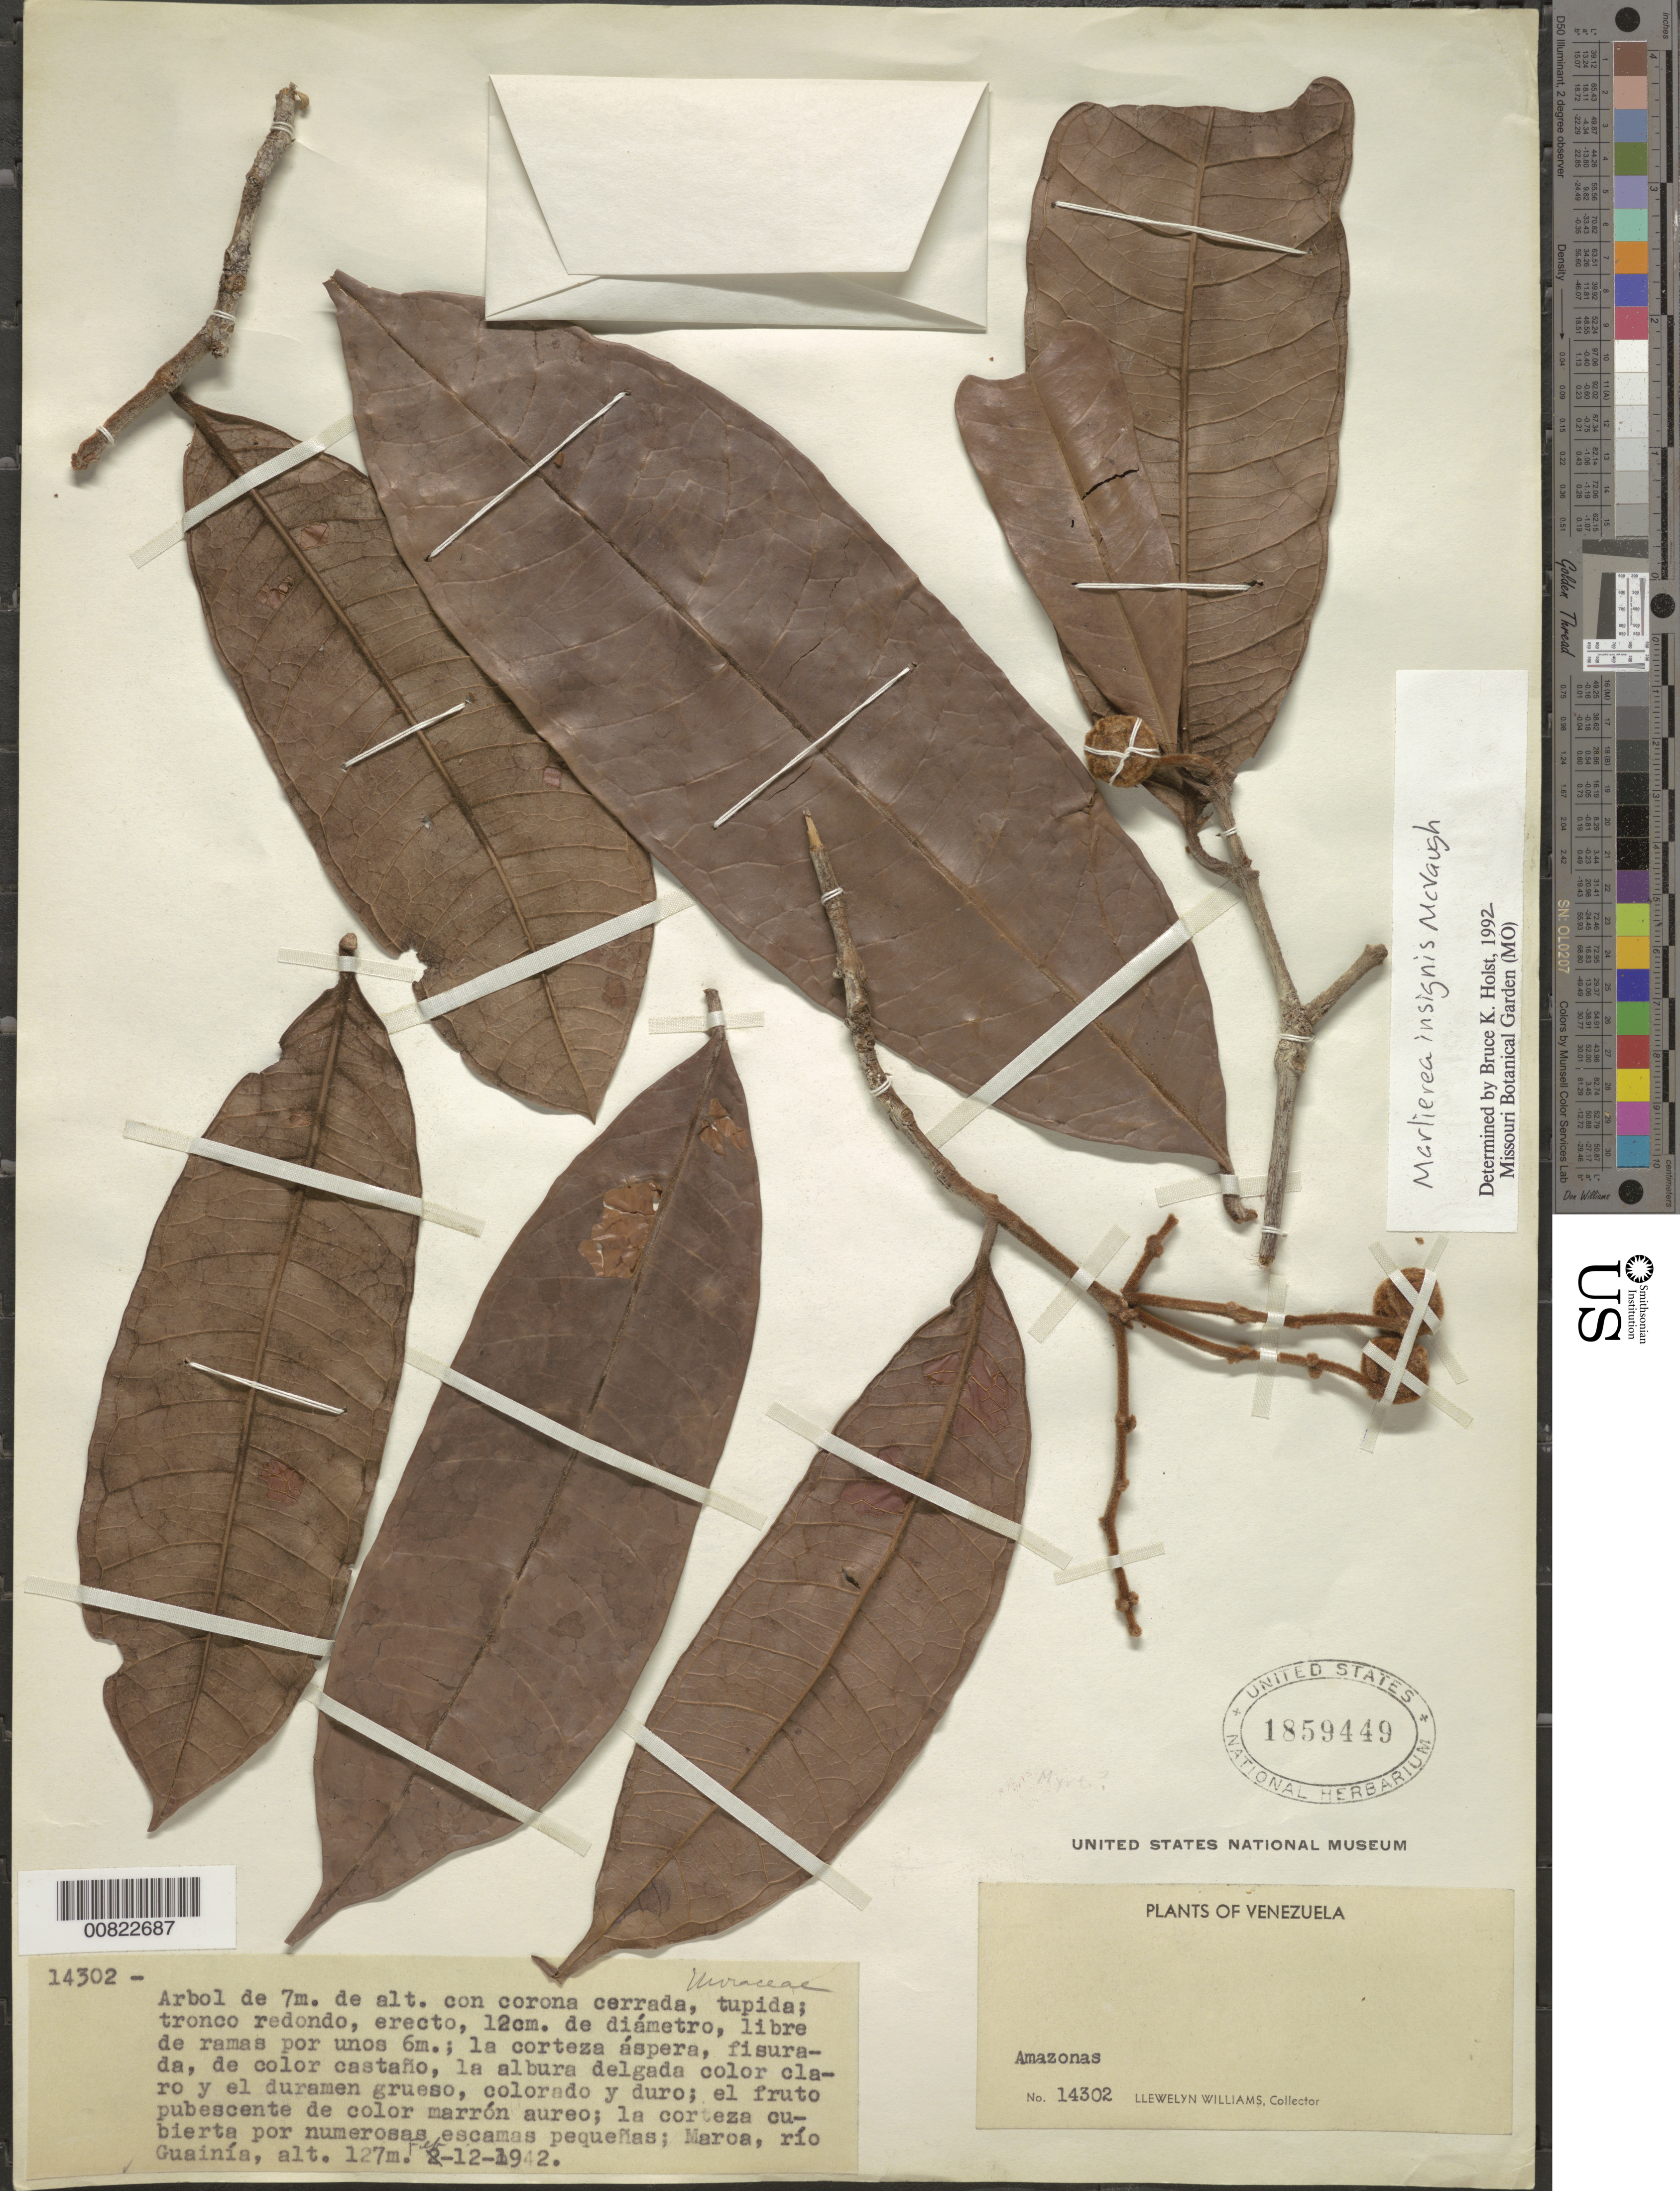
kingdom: Plantae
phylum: Tracheophyta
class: Magnoliopsida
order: Myrtales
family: Myrtaceae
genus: Myrcia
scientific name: Myrcia insignis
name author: (McVaugh) E. Lucas & C.E. Wilson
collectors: Ll. Williams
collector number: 14302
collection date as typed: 12-Feb-42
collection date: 1942-02-12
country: Venezuela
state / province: Amazonas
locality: Maroa, Río Guainía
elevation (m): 127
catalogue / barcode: US 1859449